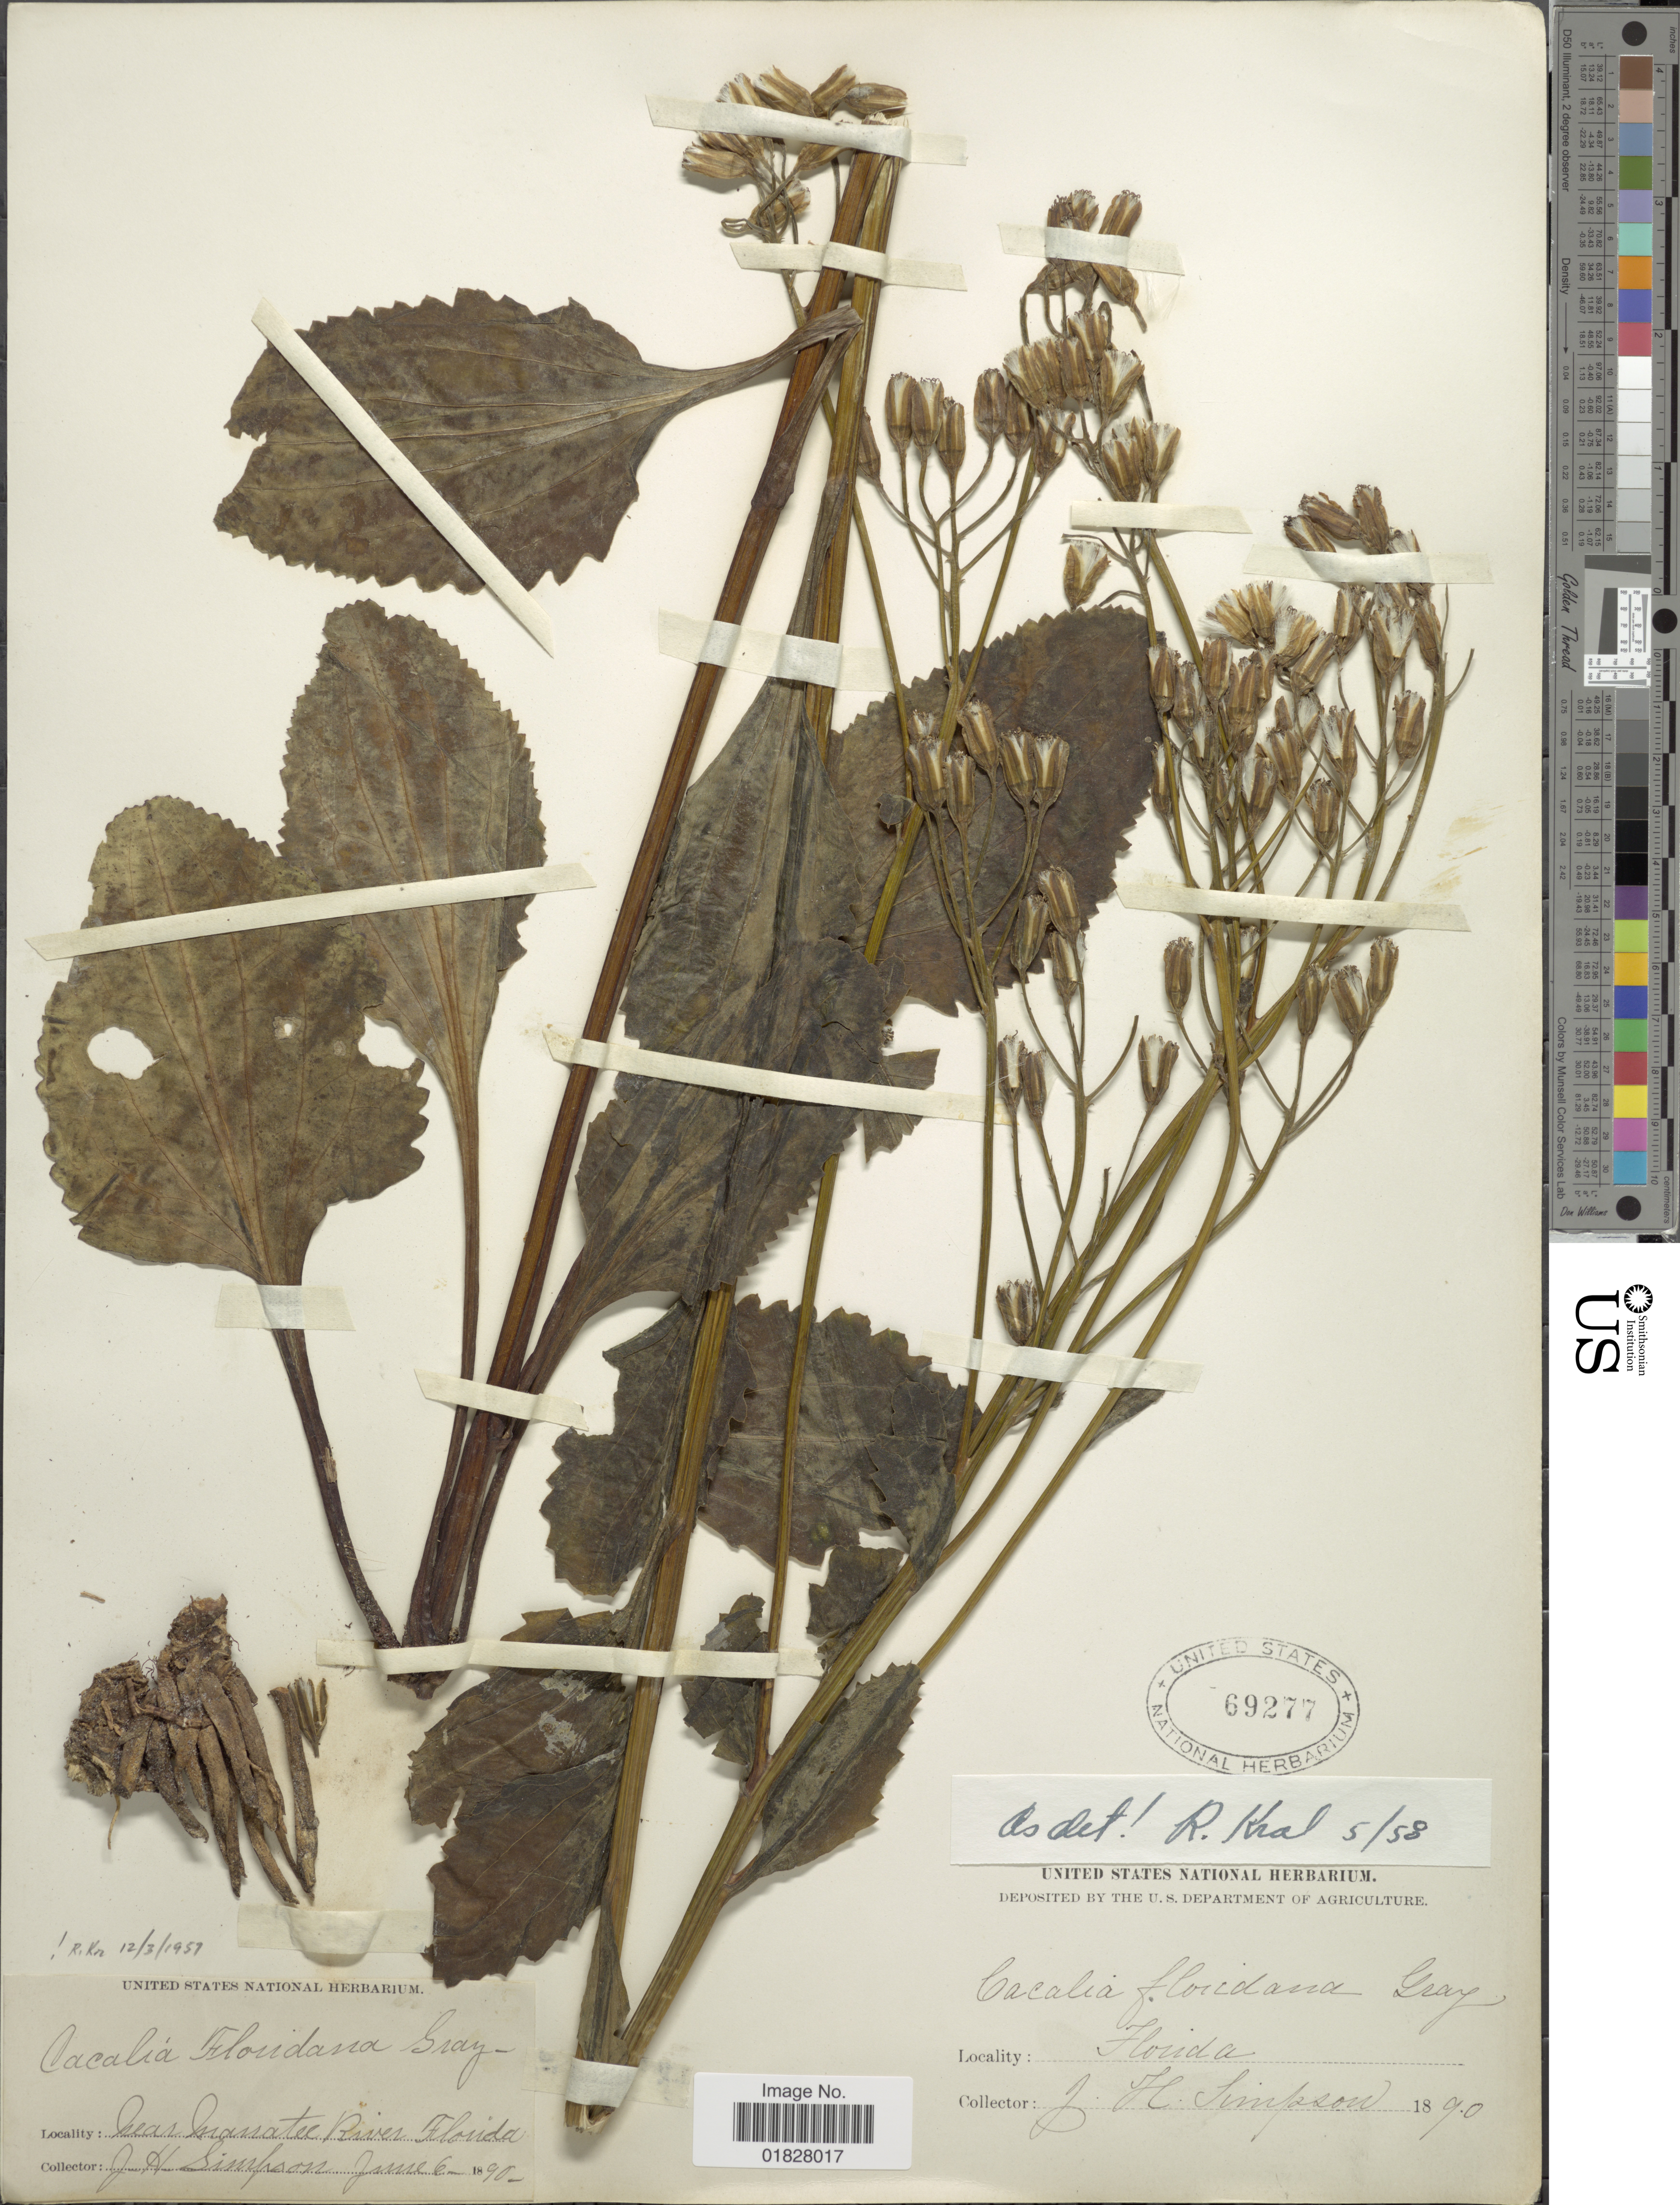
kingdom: Plantae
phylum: Tracheophyta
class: Magnoliopsida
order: Asterales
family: Asteraceae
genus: Arnoglossum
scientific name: Arnoglossum floridanum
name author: (A. Gray) H. Rob.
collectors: J. H. Simpson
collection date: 1890-06-06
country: United States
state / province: Florida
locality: Near Manatec River, Florida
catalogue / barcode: US 69277